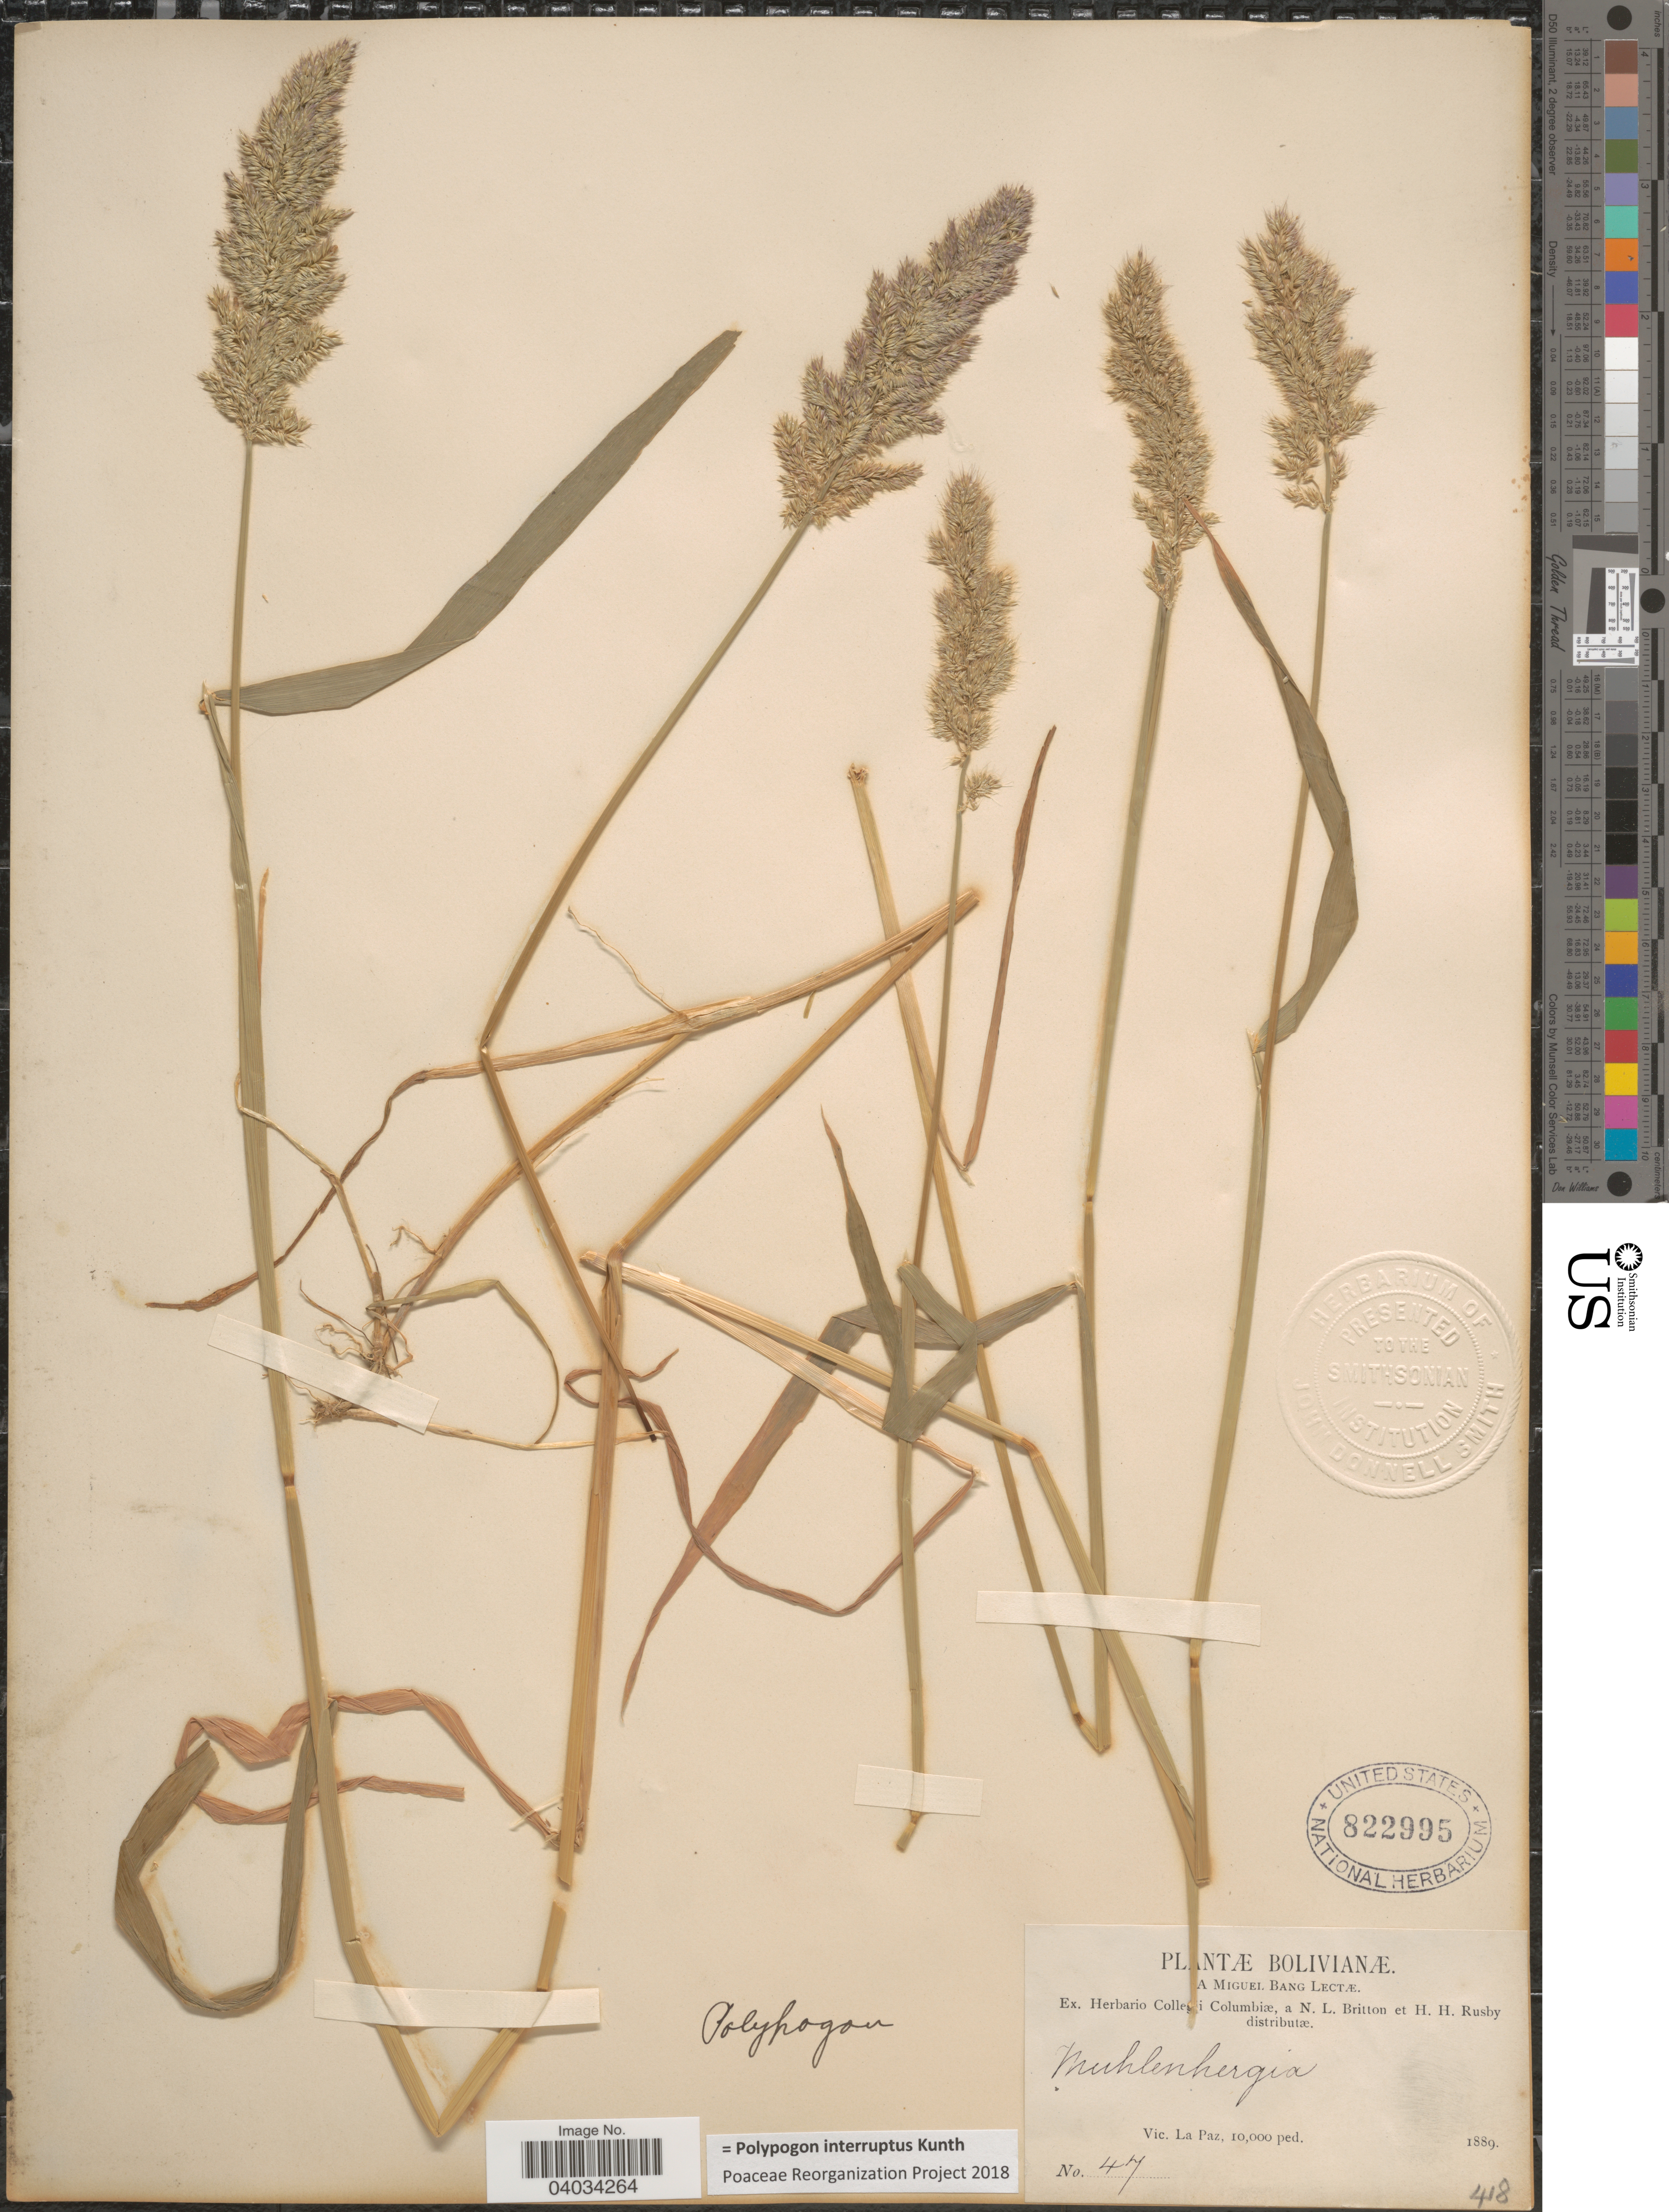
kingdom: Plantae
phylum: Tracheophyta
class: Liliopsida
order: Poales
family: Poaceae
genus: Polypogon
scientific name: Polypogon interruptus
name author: Kunth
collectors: M. Bang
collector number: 47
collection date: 1889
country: Bolivia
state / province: La Paz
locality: Vic. La Paz.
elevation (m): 3048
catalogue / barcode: US 822995